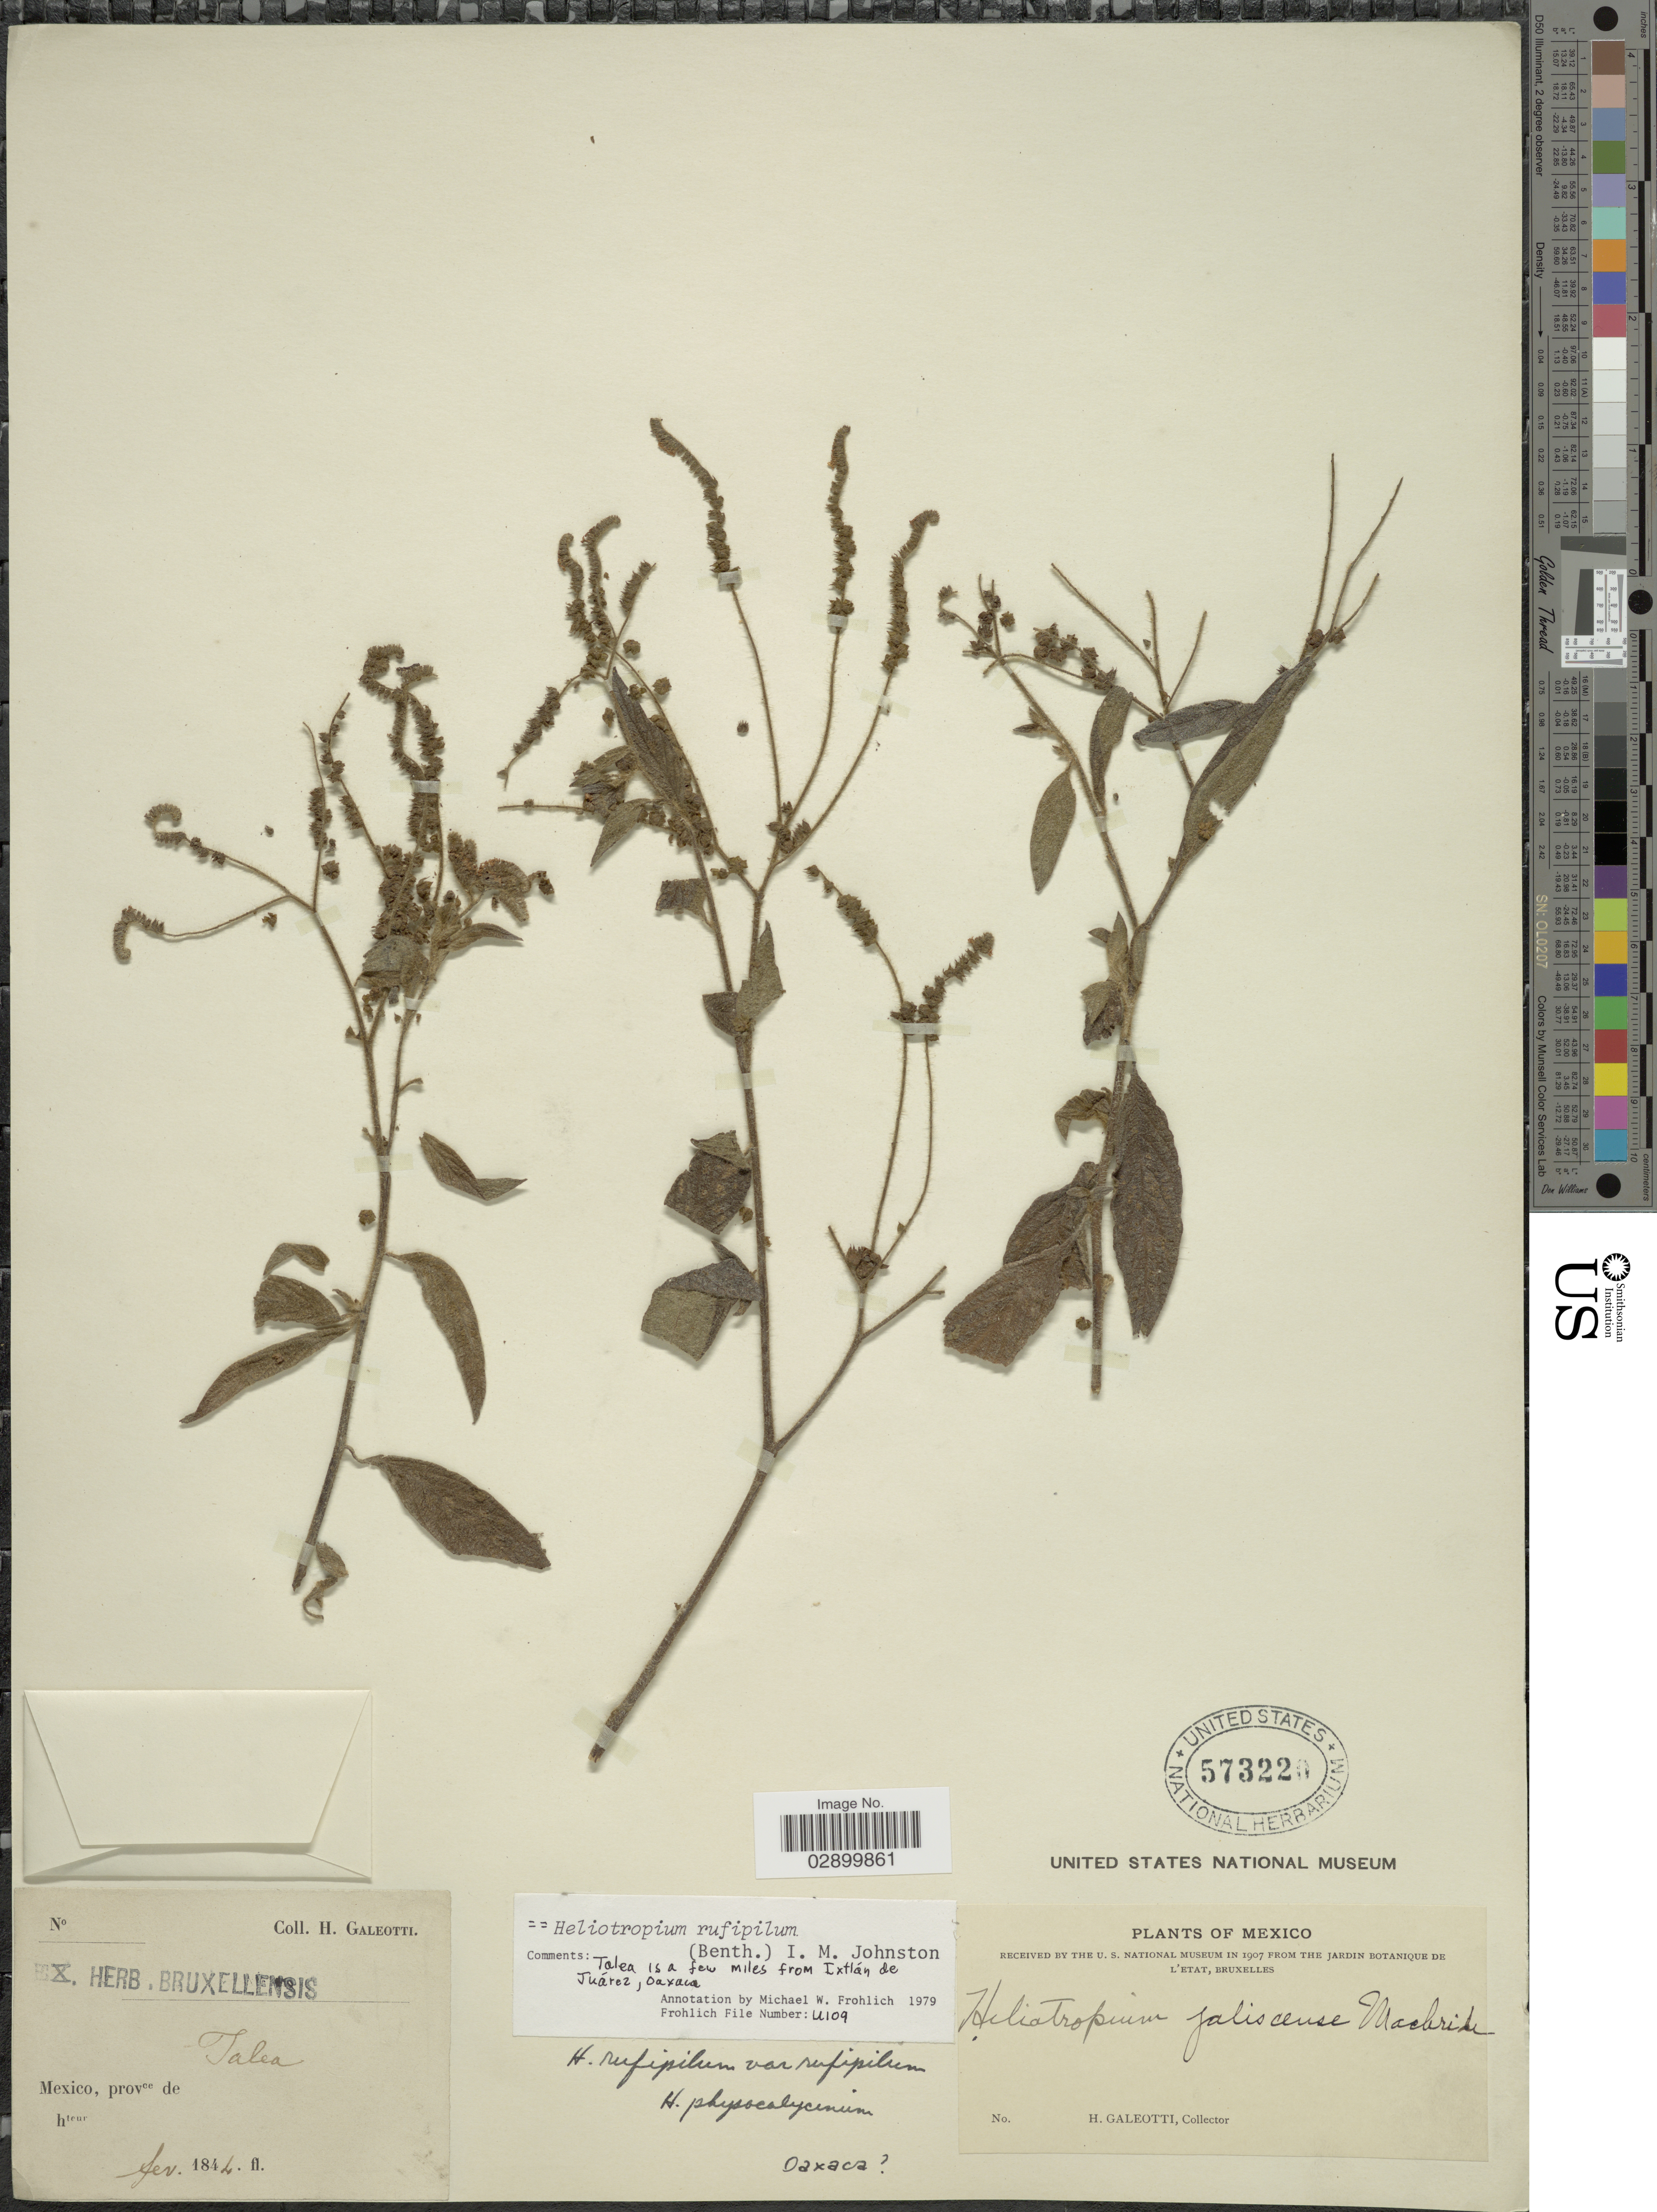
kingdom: Plantae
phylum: Tracheophyta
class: Magnoliopsida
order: Boraginales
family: Heliotropiaceae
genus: Heliotropium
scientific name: Heliotropium rufipilum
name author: (Benth.) I.M. Johnst.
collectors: H. G. Galeotti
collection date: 1844-02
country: Mexico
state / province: Oaxaca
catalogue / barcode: US 573220